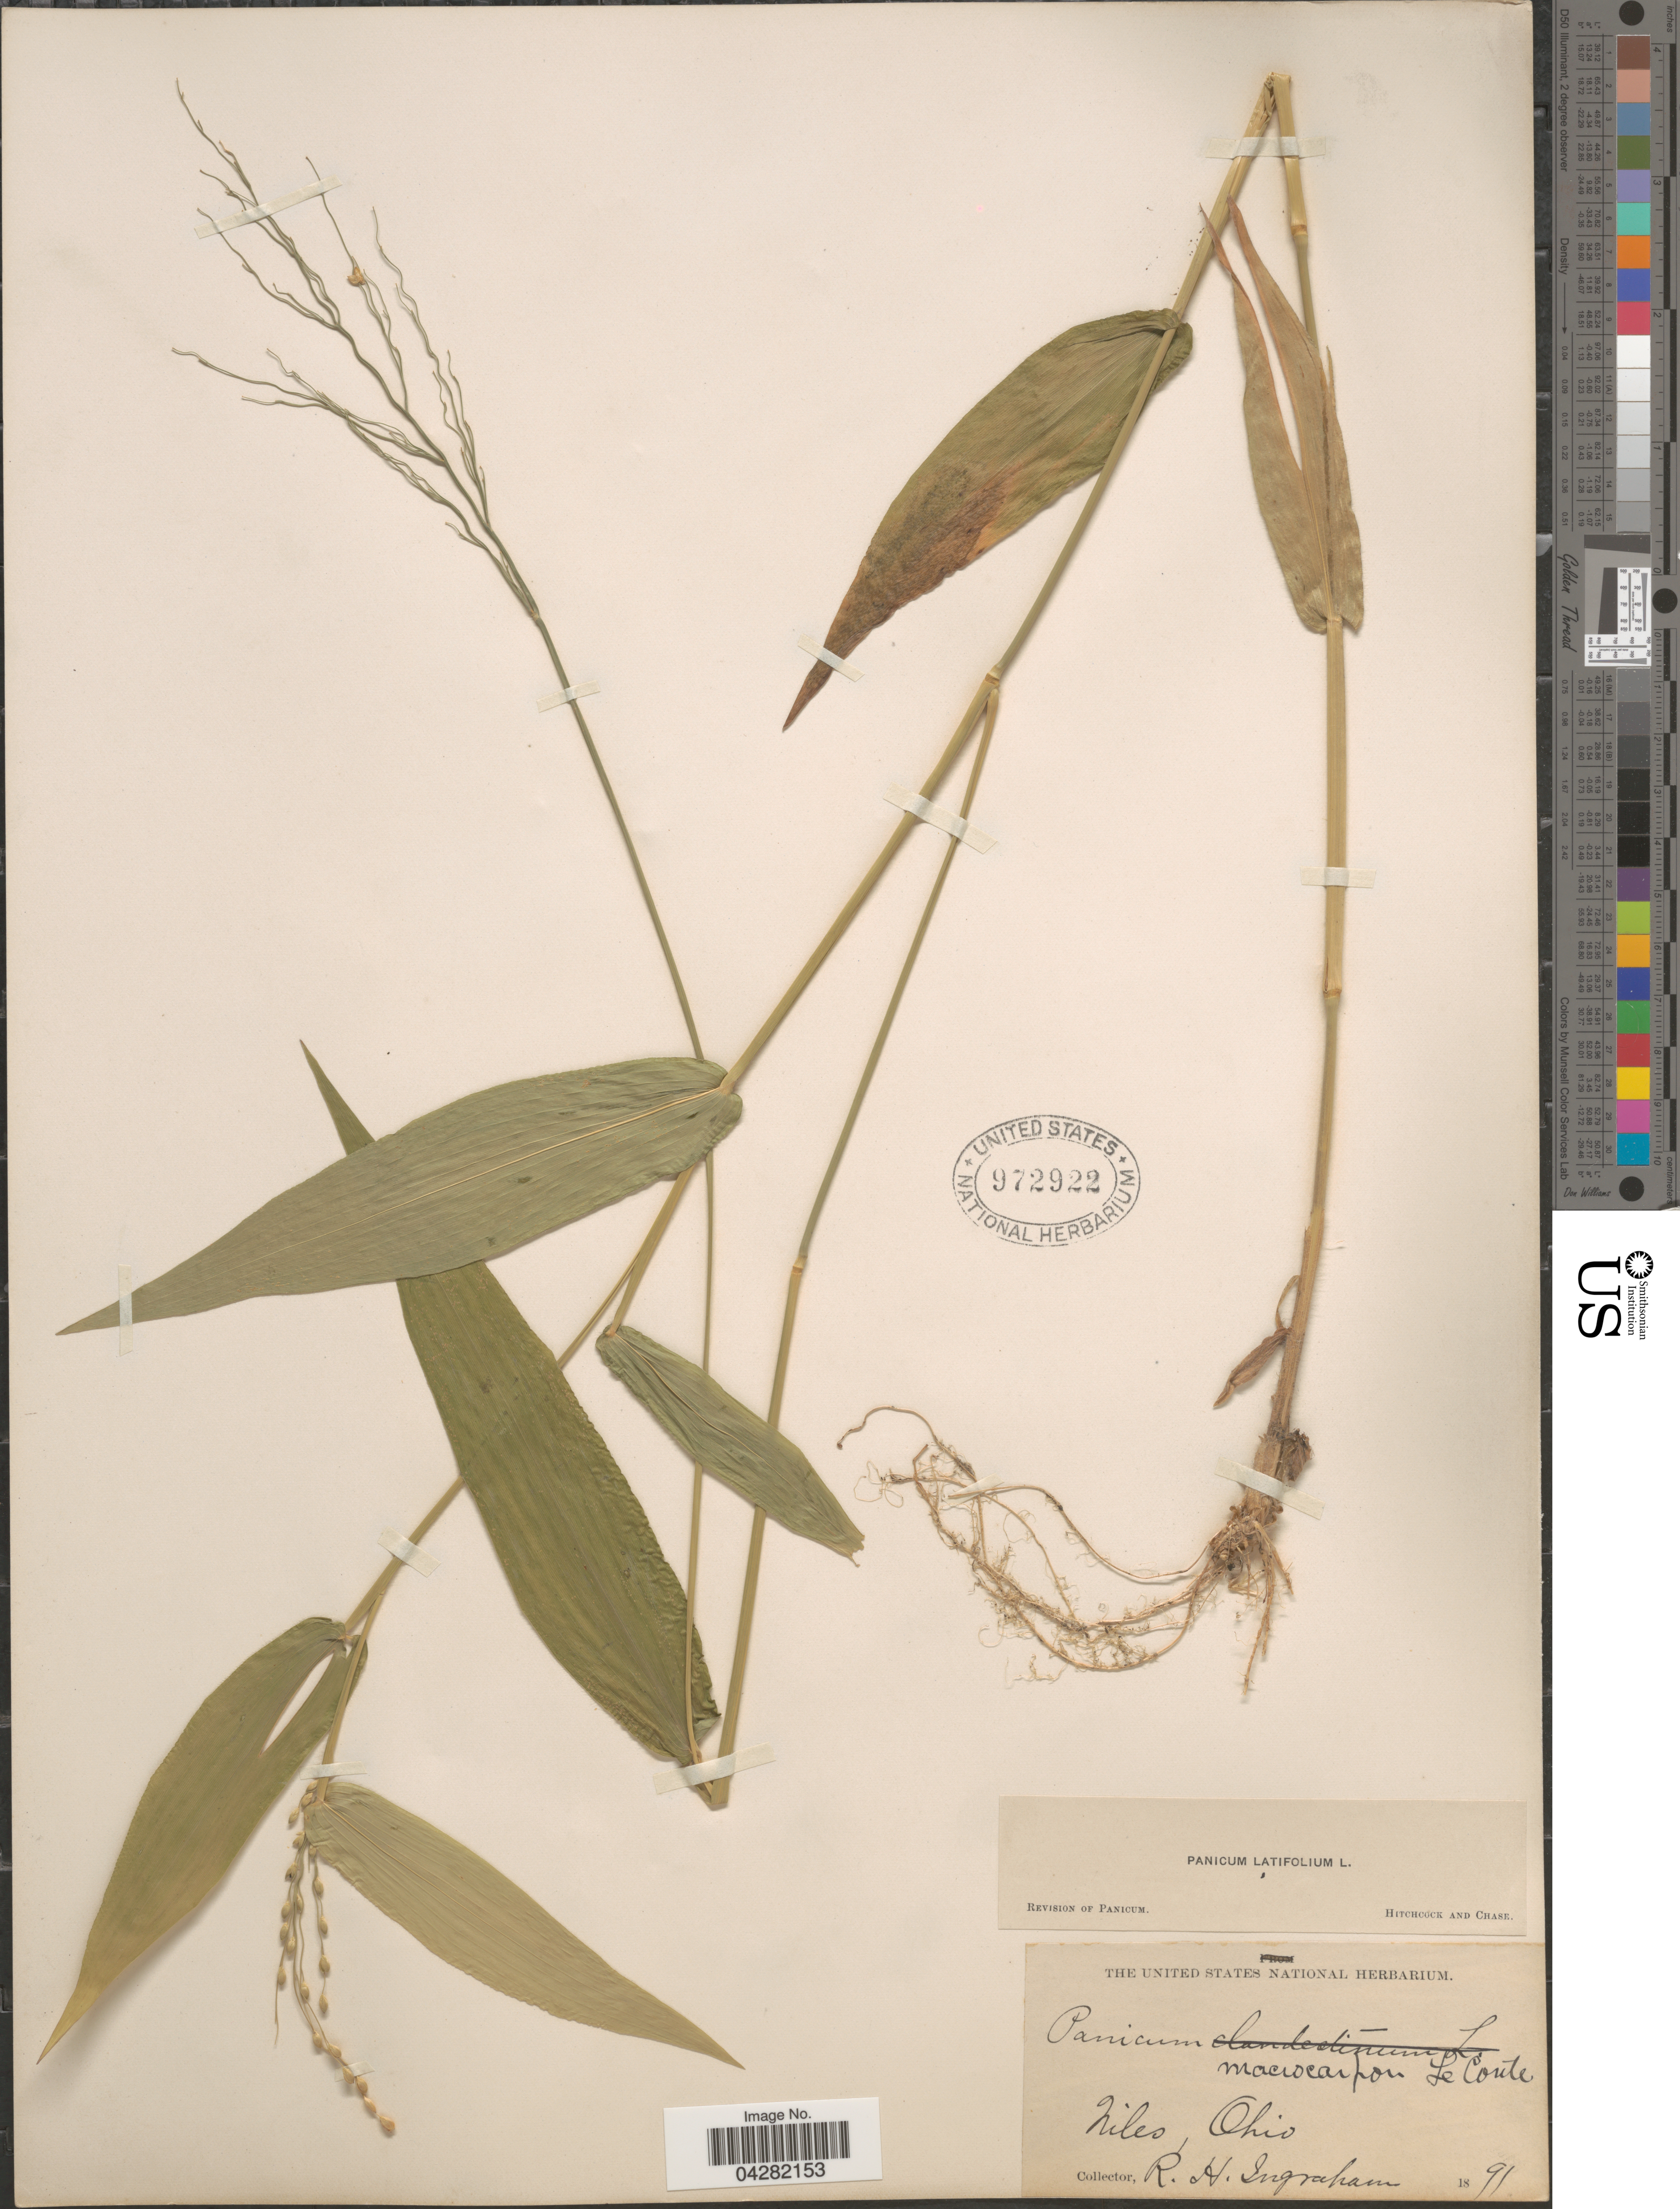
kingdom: Plantae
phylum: Tracheophyta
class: Liliopsida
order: Poales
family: Poaceae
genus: Dichanthelium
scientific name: Dichanthelium latifolium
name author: (L.) Harvill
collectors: R. Ingraham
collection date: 1891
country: United States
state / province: Ohio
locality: Niles.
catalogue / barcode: US 972922